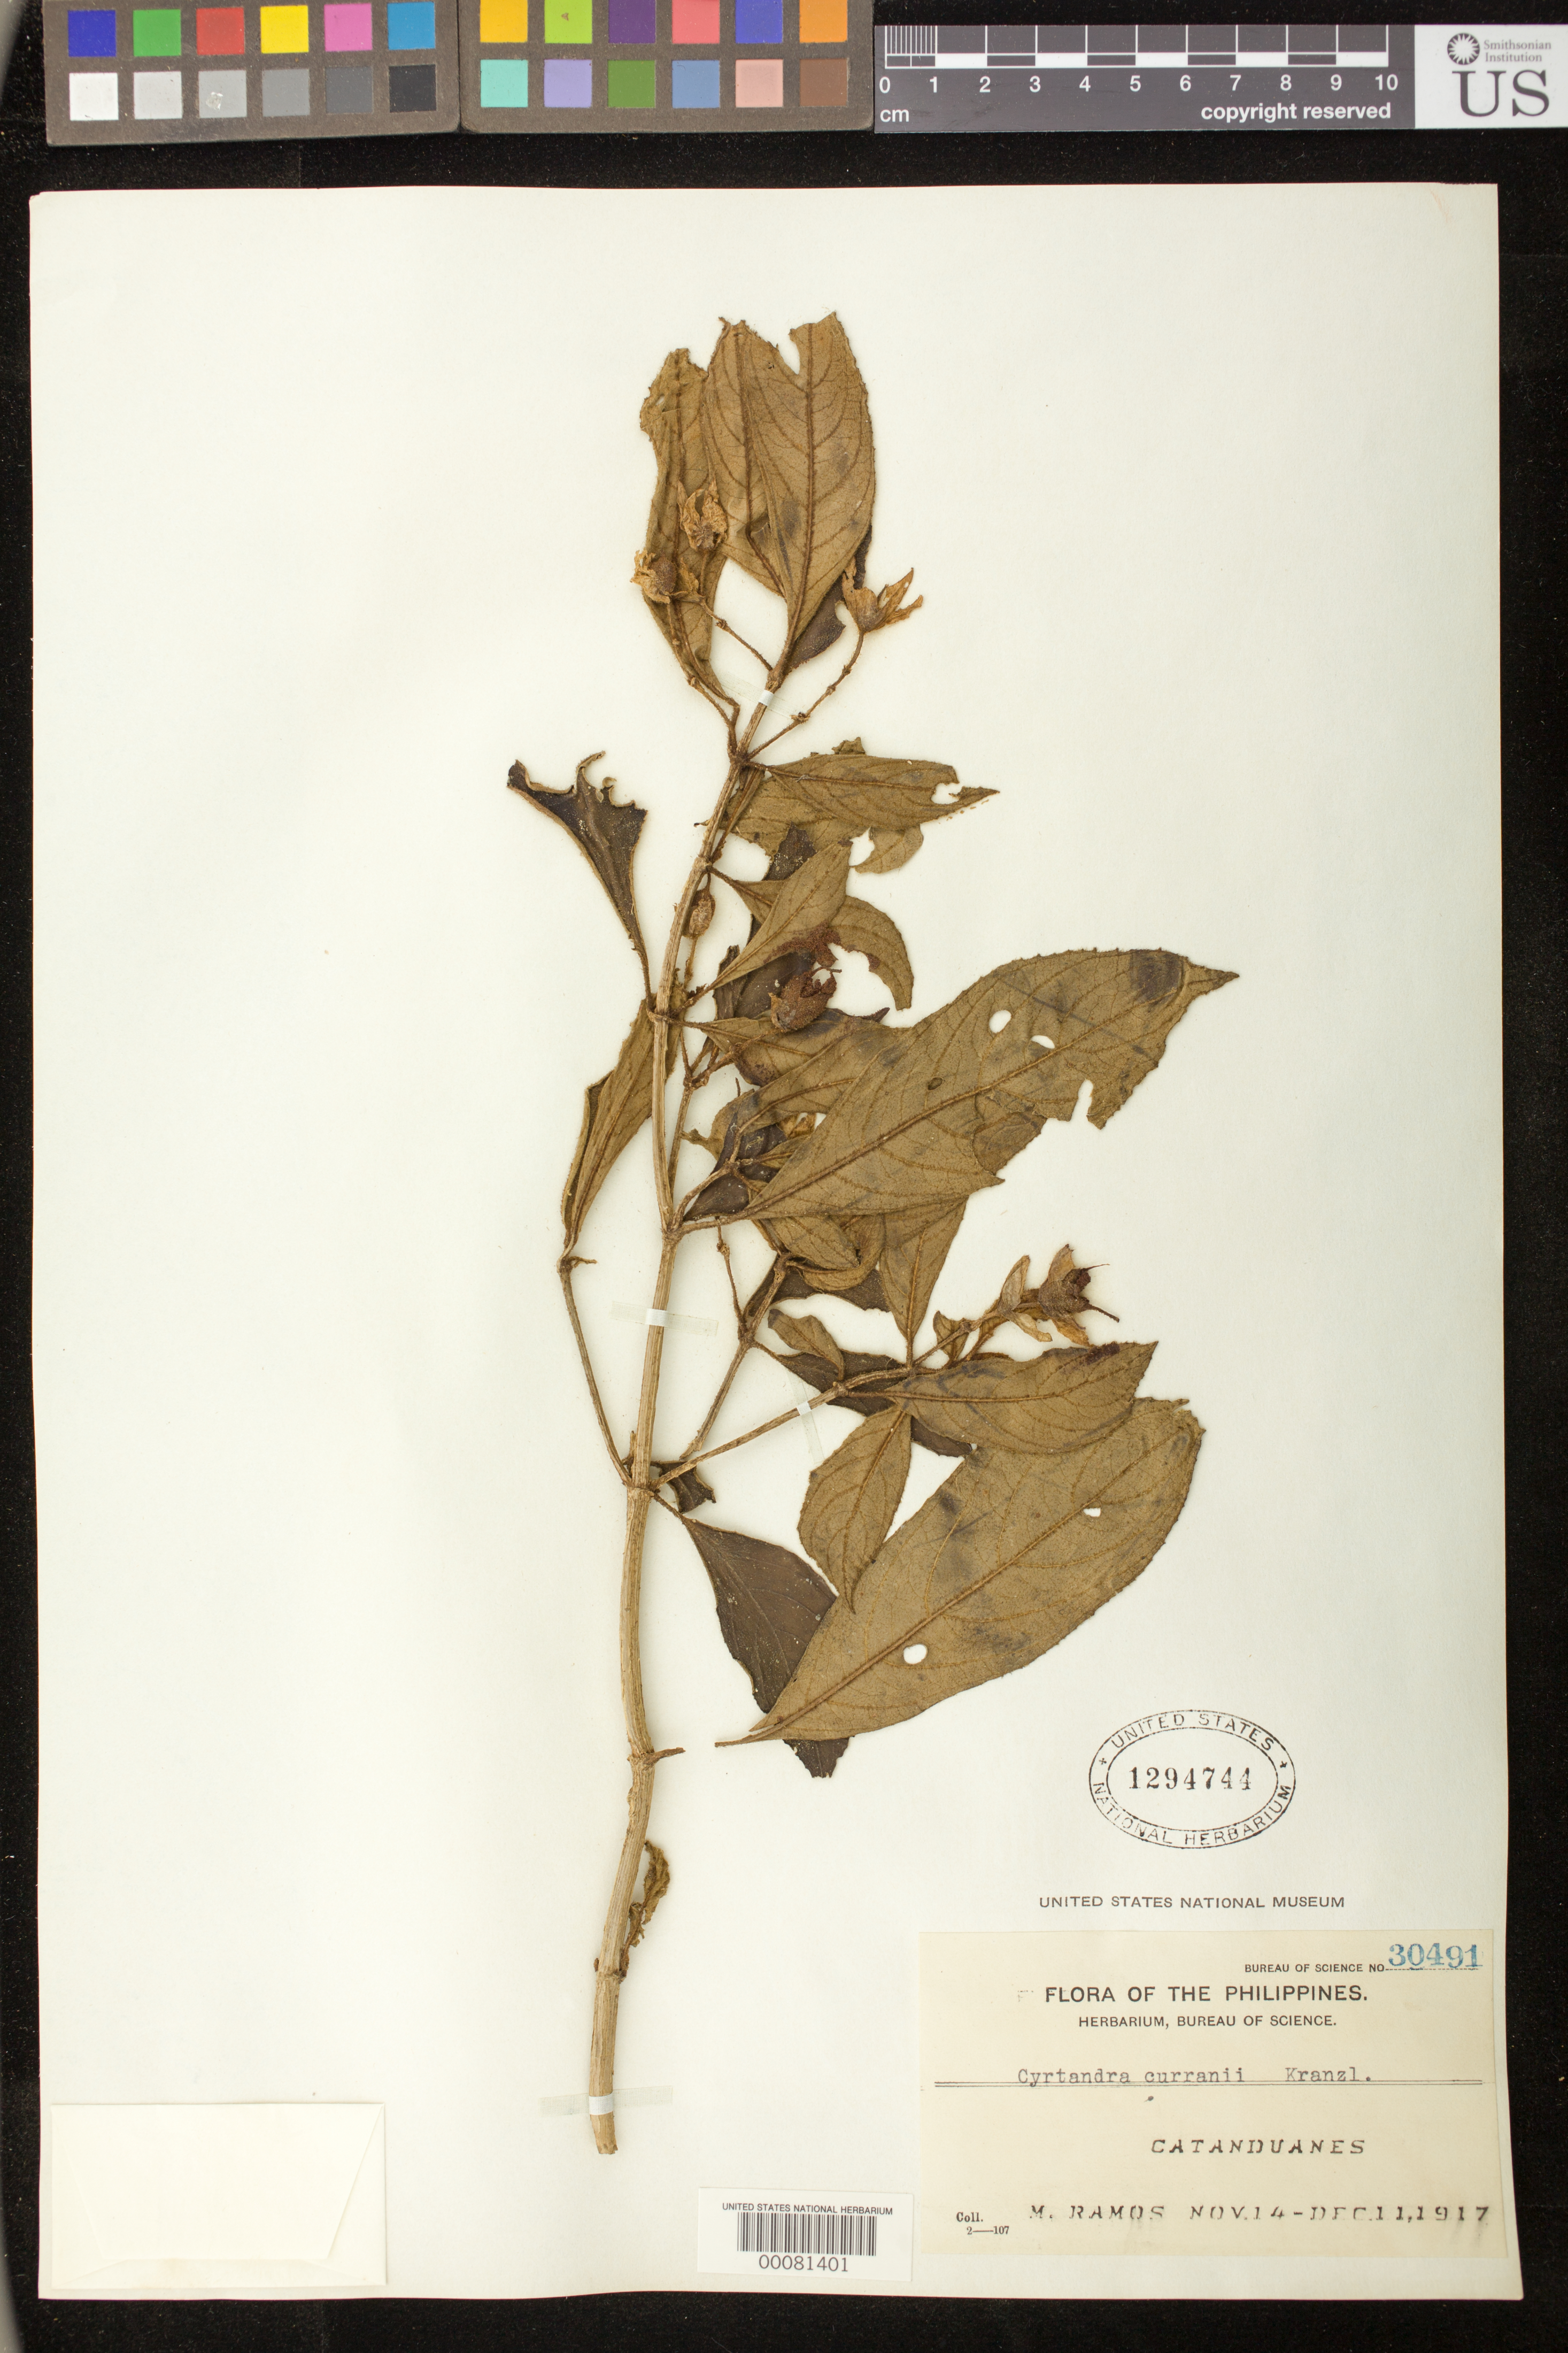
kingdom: Plantae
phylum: Tracheophyta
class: Magnoliopsida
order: Lamiales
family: Gesneriaceae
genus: Cyrtandra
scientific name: Cyrtandra curranii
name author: Kraenzl.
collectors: M. Ramos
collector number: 30491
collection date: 1917-11-14/1917-12-11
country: Philippines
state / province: Bicol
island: Catanduanes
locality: Catanduanes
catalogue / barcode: US 1294744